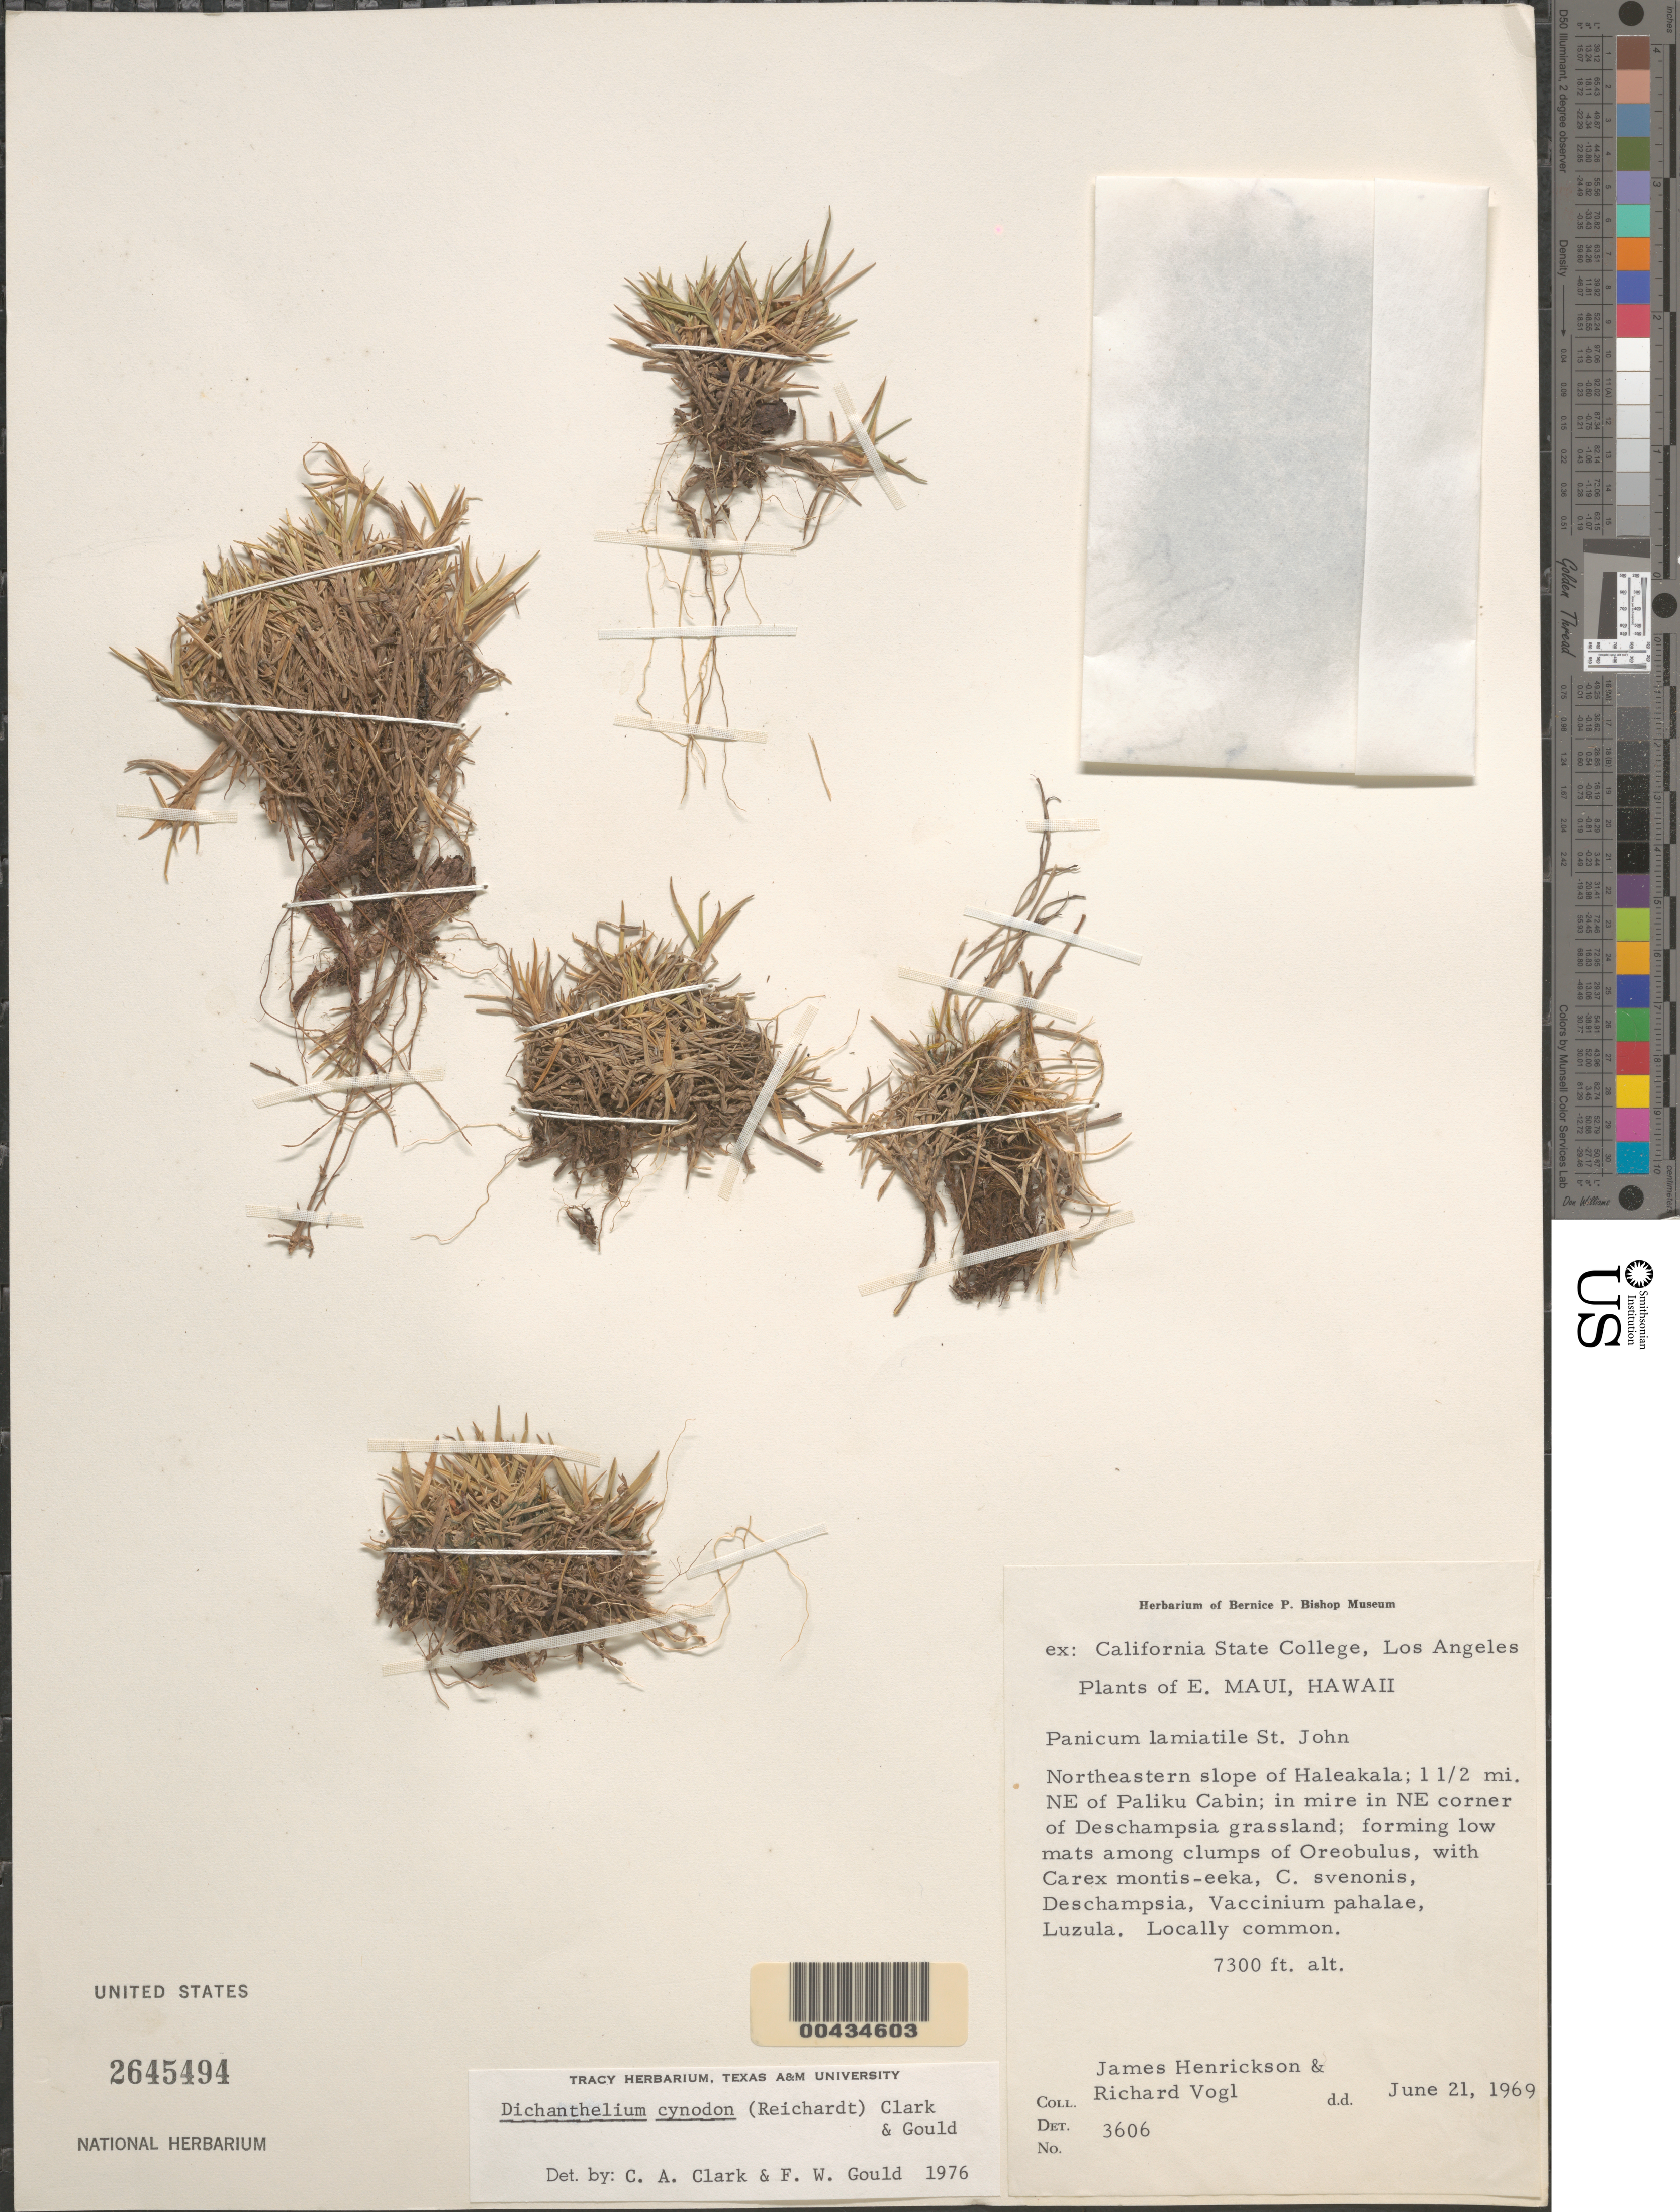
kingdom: Plantae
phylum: Tracheophyta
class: Liliopsida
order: Poales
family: Poaceae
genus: Dichanthelium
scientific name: Dichanthelium cynodon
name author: (Reichardt) C.A. Clark & Gould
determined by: Clark, C. A.; Gould, F. W.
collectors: J. S. Henrickson & R. Vogl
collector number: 3606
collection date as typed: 21 Jun 1969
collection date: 1969-06-21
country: United States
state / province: Hawaii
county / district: Maui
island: Maui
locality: E Maui, NE slope of Haleakala; 1 1/2 mi NE of Paliku Cabin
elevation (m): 2225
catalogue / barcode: US 2645494